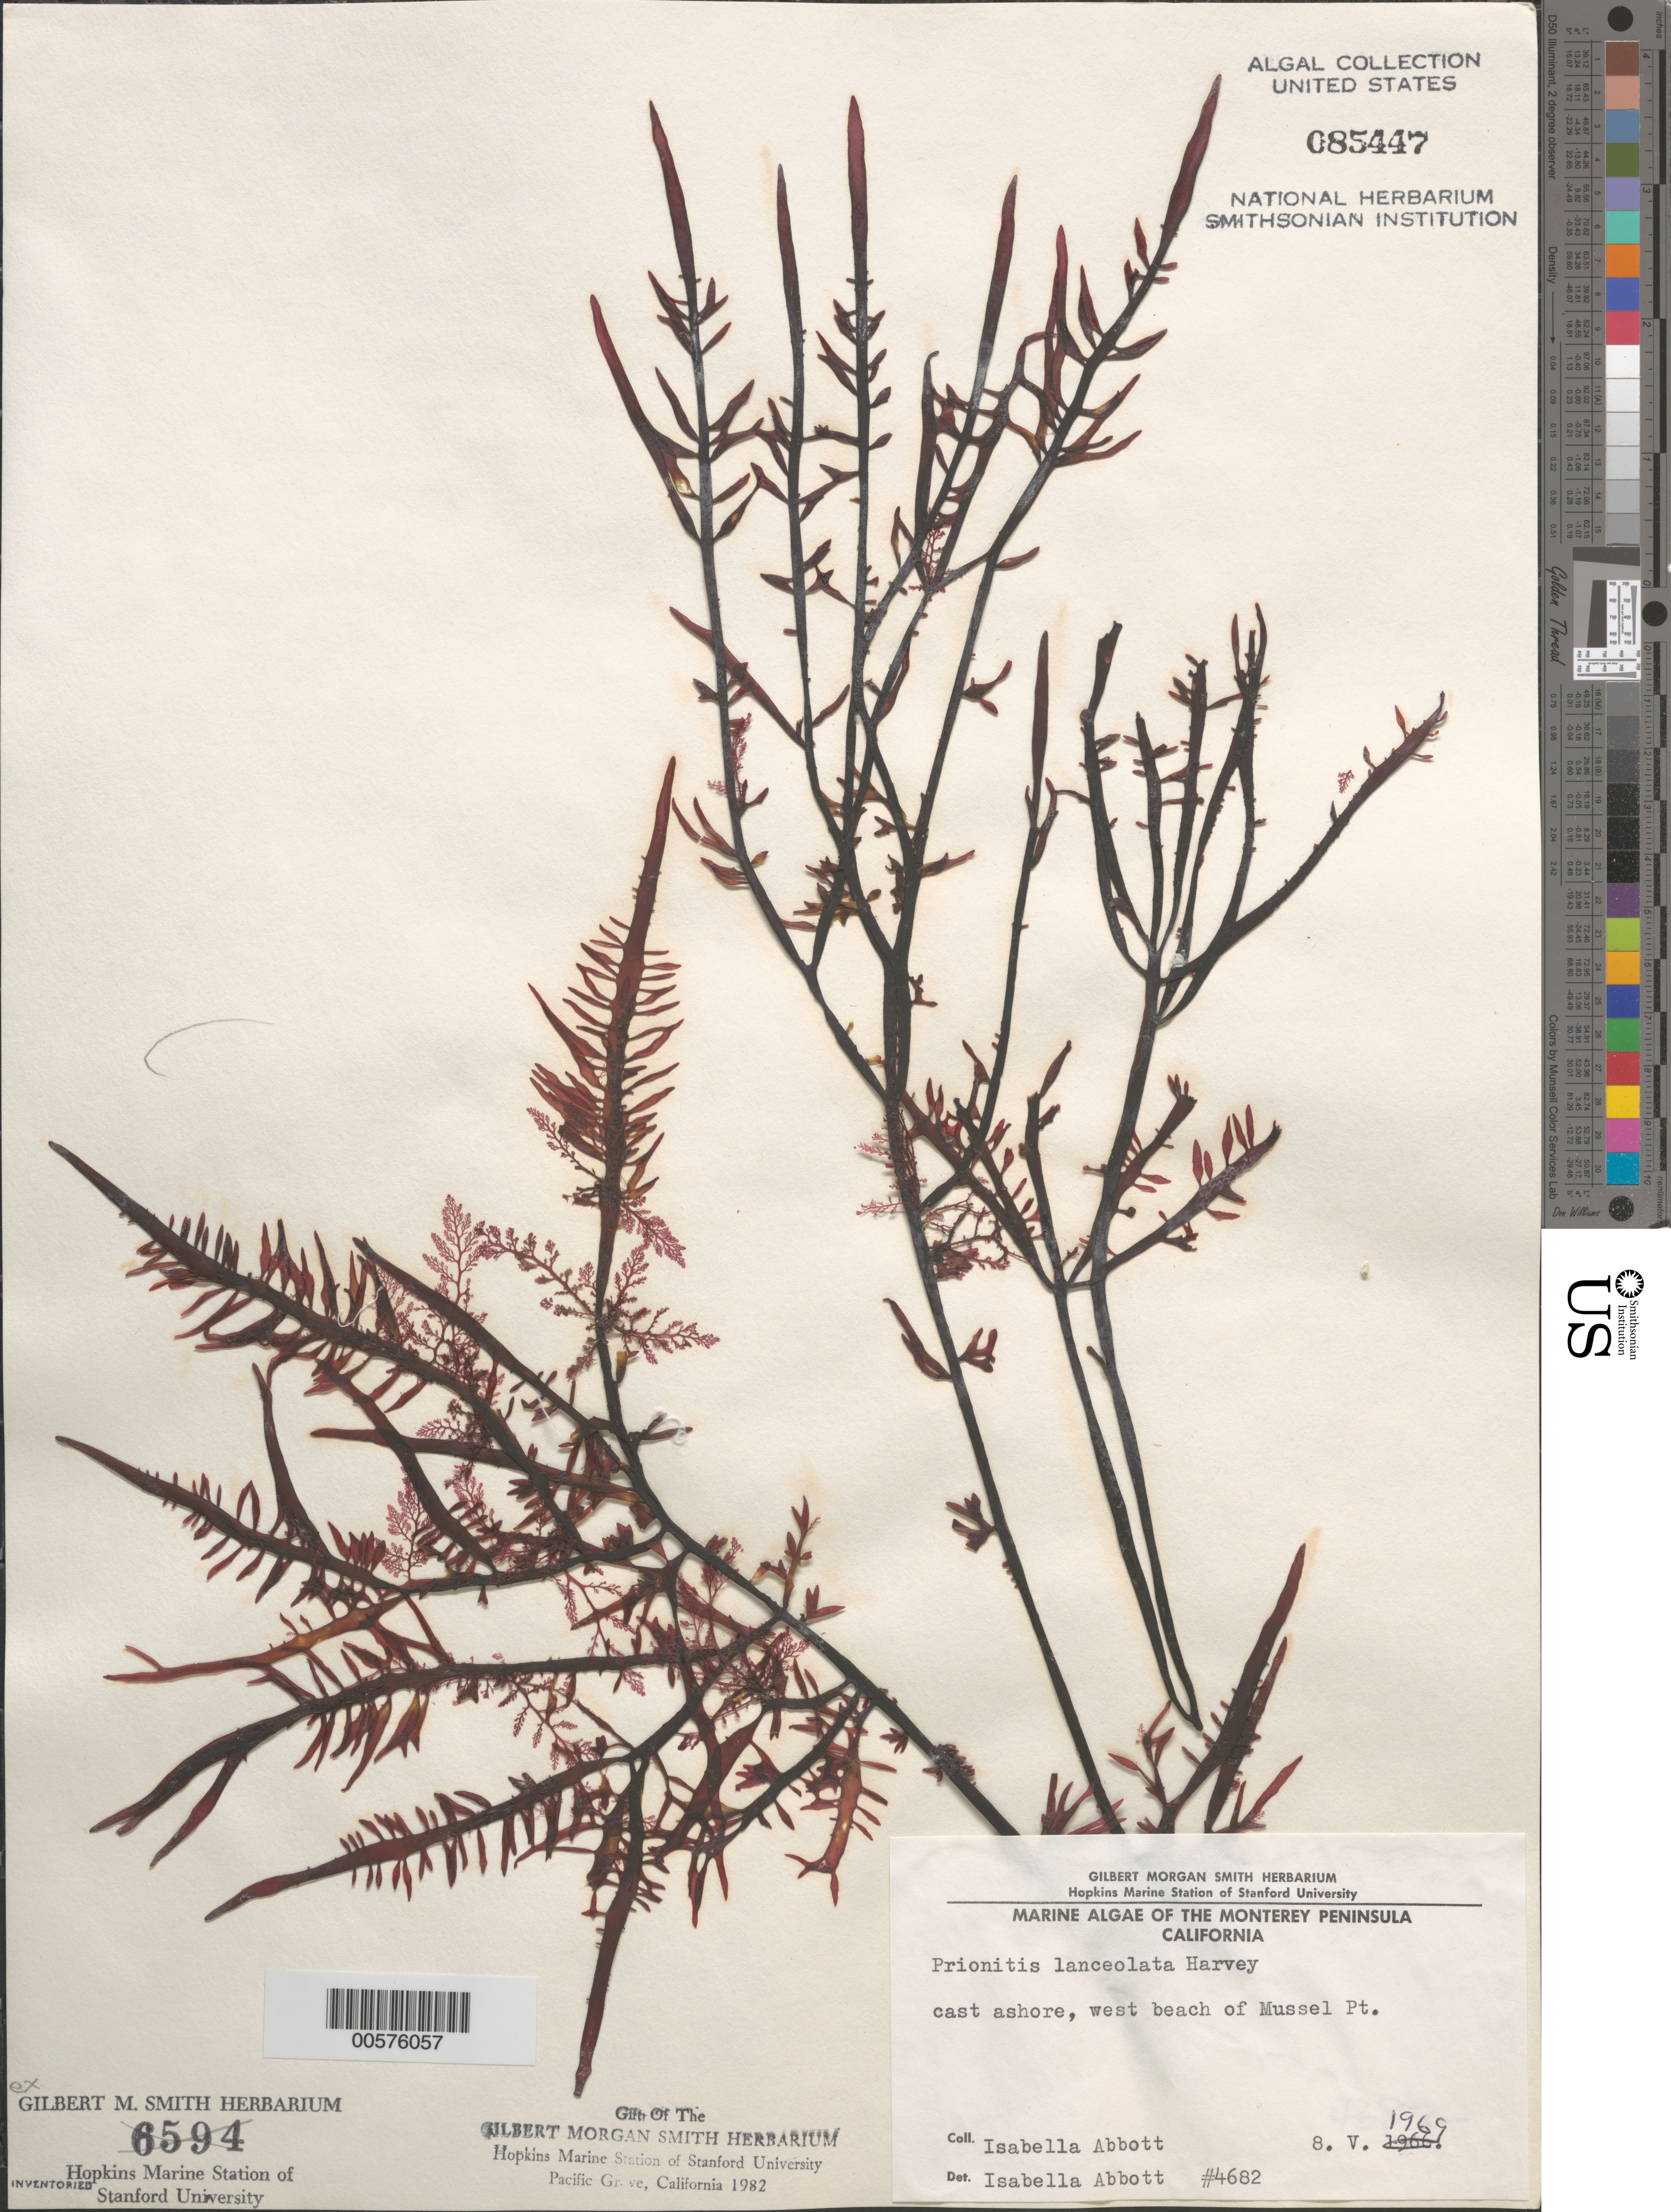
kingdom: Plantae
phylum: Rhodophyta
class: Florideophyceae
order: Cryptonemiales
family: Cryptonemiaceae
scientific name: Prionitis lanceolata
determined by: Abbott, Isabella A.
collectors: I. A. Abbott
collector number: IAA 4682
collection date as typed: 08 May 1969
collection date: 1969-05-08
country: United States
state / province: California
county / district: Monterey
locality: West Beach of Mussel Point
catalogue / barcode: US 85447